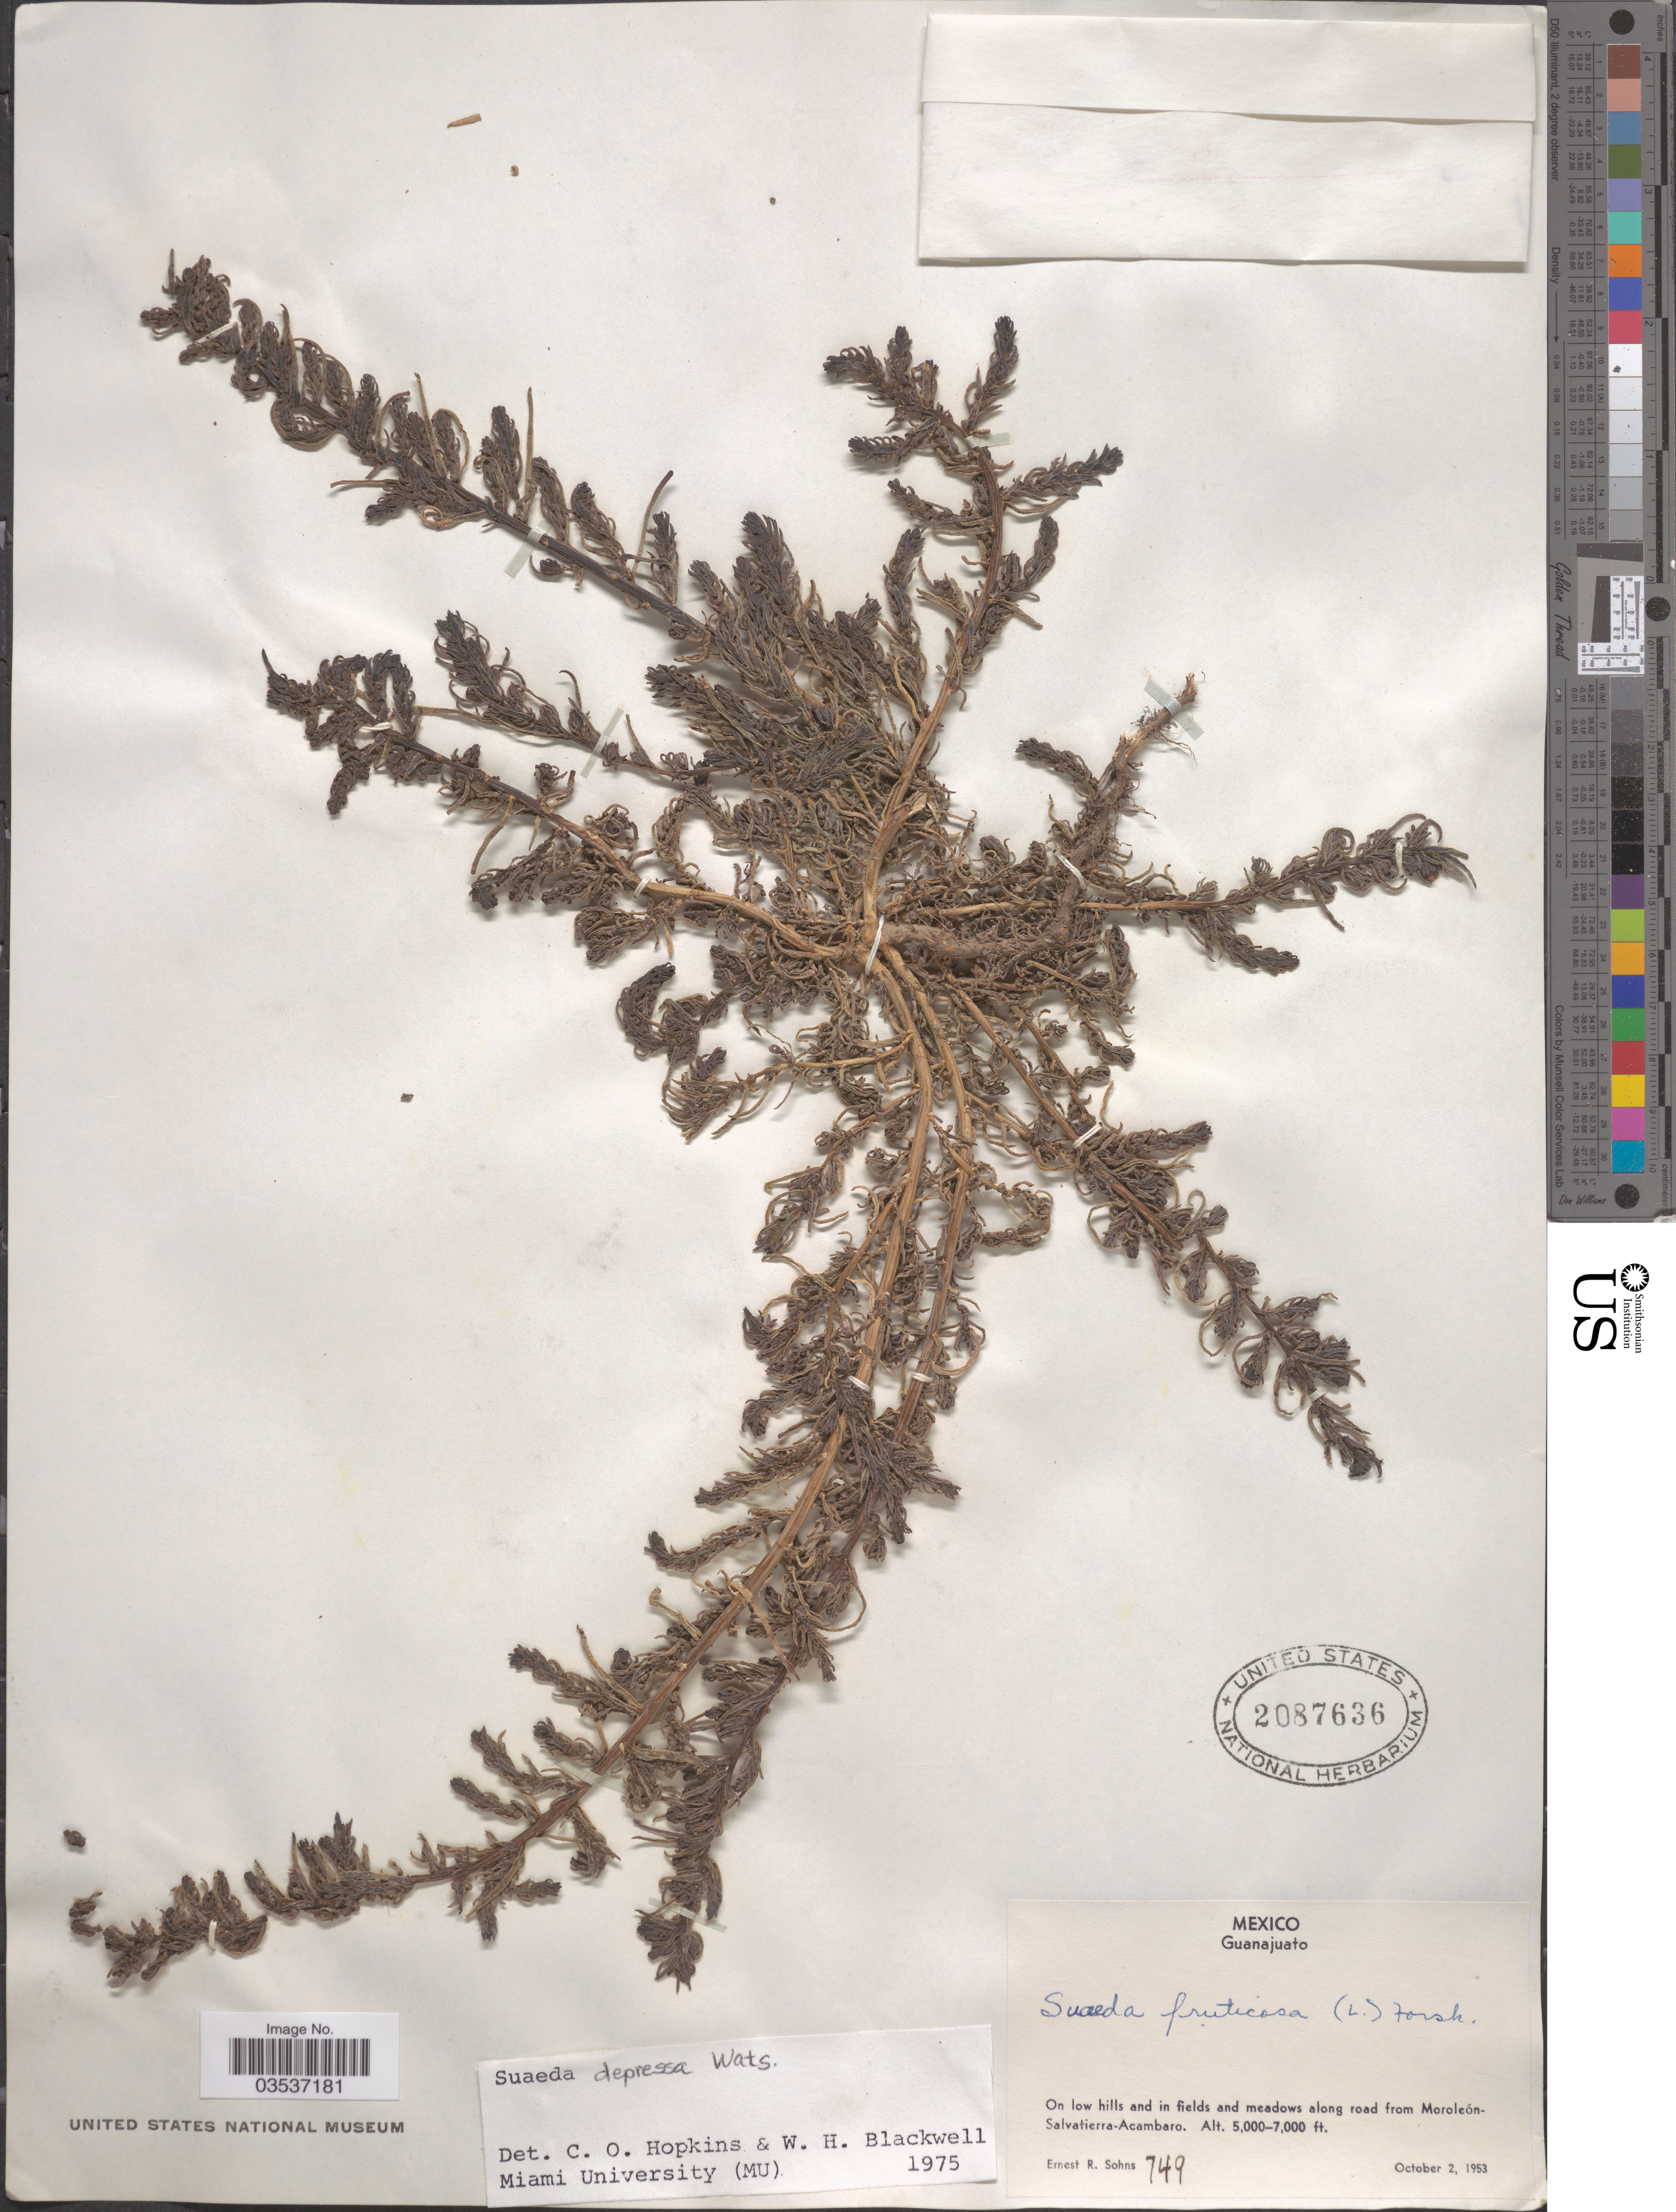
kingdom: Plantae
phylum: Tracheophyta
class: Magnoliopsida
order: Caryophyllales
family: Amaranthaceae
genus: Suaeda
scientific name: Suaeda depressa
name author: (Pursh) S. Watson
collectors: E. R. Sohns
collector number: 749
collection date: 1953-10-02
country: Mexico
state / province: Guanajuato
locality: Along road from Moroleón-Salvatierra-Acambaro.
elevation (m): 1524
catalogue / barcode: US 2087636